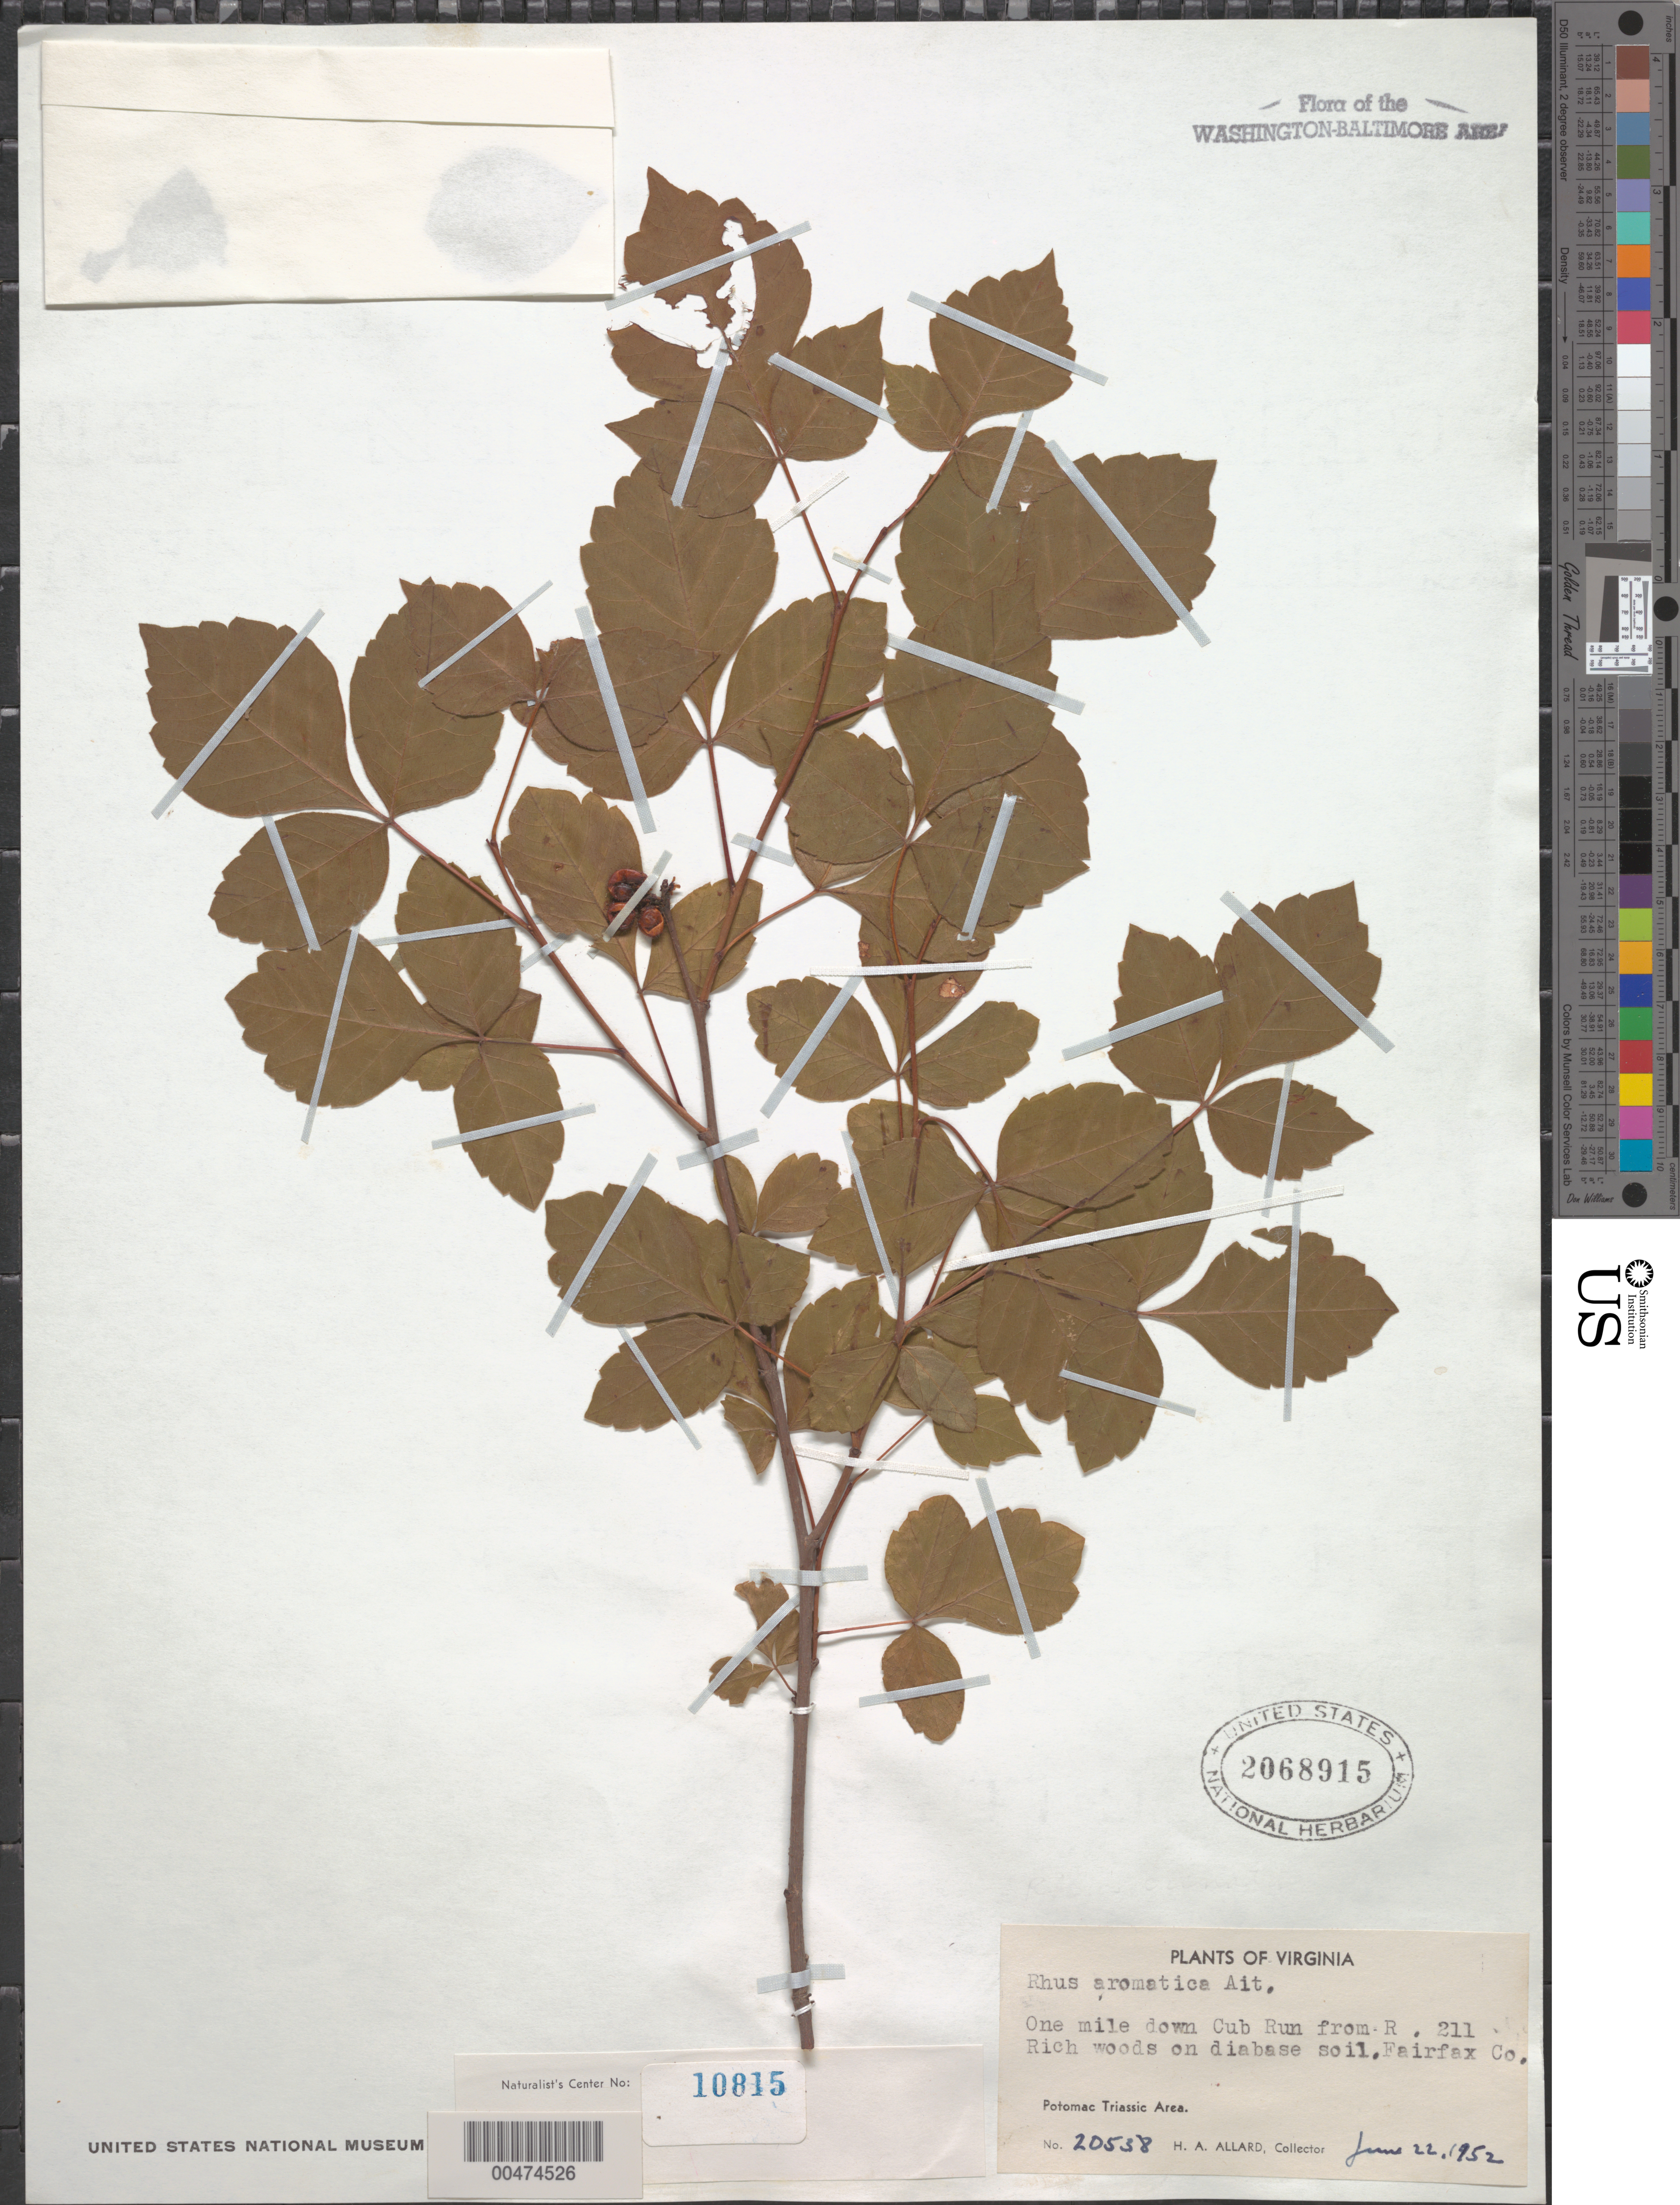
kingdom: Plantae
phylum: Tracheophyta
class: Magnoliopsida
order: Sapindales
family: Anacardiaceae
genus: Rhus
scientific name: Rhus aromatica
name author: Aiton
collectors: H. A. Allard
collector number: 20538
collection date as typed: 22 Jun 1952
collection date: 1952-06-22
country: United States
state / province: Virginia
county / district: Fairfax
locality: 1 mi. down Cub Run from Rt. 211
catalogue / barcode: US 2068915